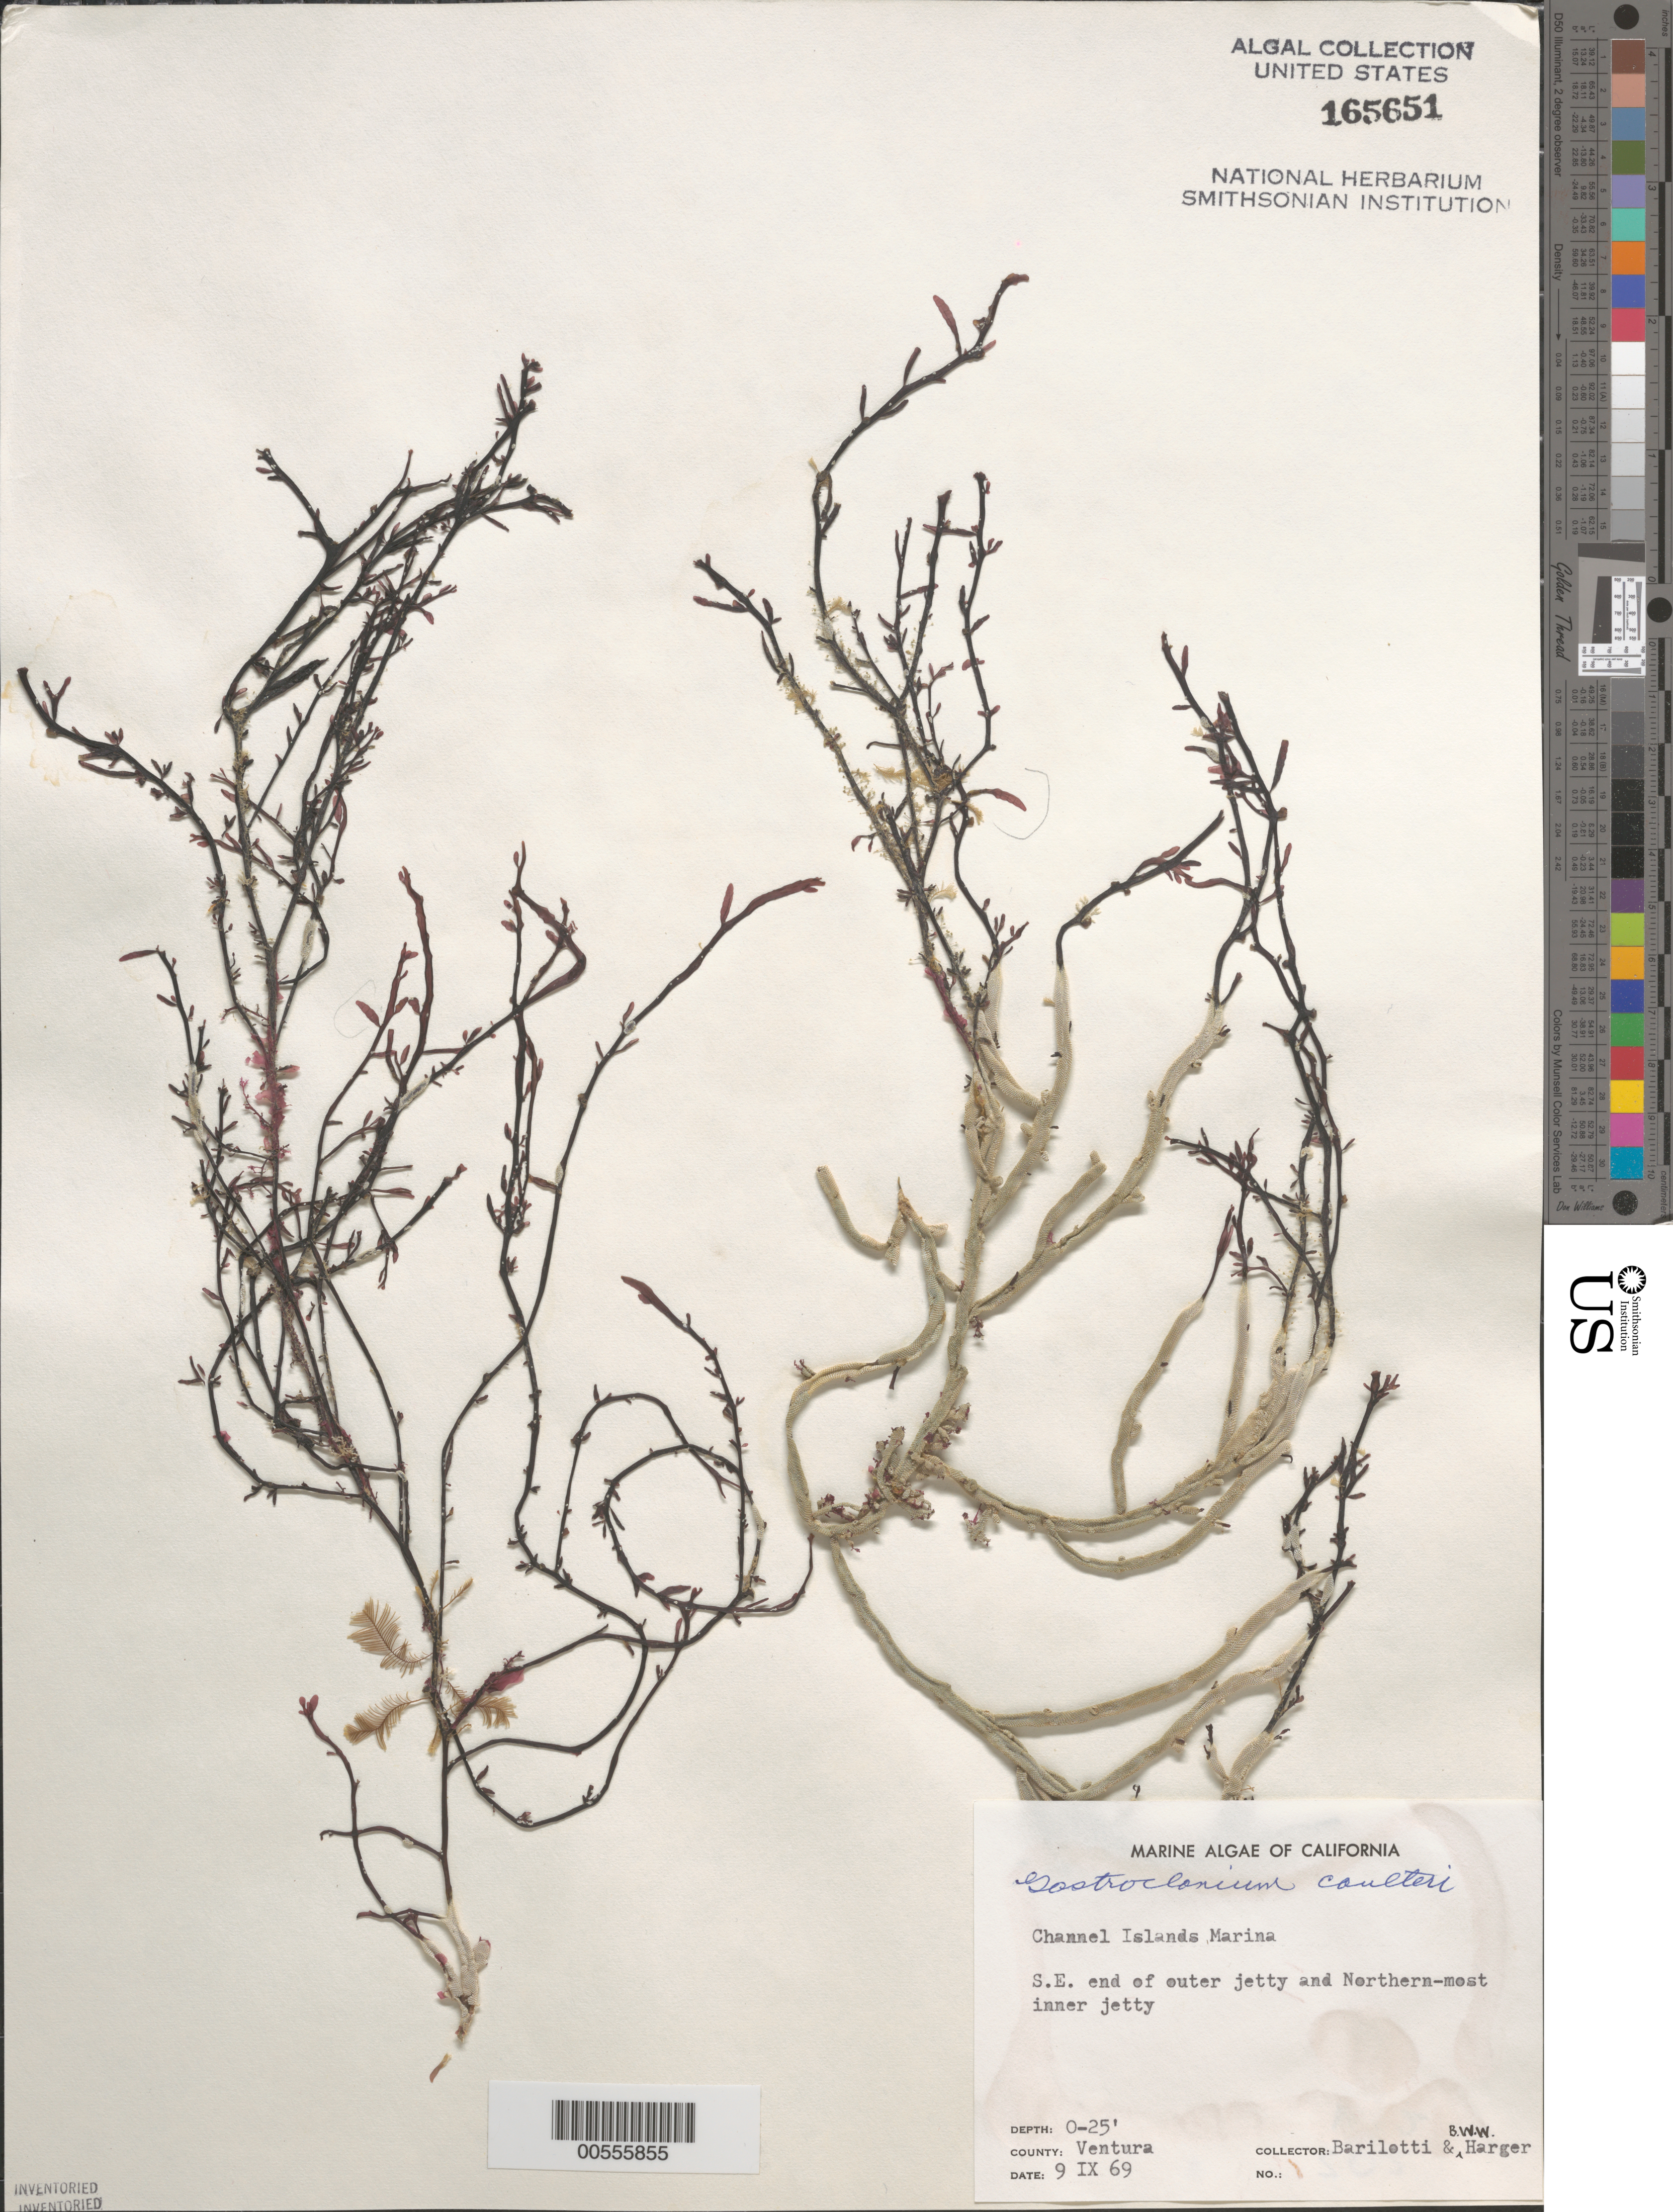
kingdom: Plantae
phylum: Rhodophyta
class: Florideophyceae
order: Rhodymeniales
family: Champiaceae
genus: Neogastroclonium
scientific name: Neogastroclonium subarticulatum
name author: (Turner) L. Le Gall et al.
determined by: Algae name updating Project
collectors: D. C. Barilotti & B. W. Harger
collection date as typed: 09 Sep 1969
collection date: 1969-09-09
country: United States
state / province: California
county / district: Ventura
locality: Channel Islands Marina, Ventura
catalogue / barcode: US 165651